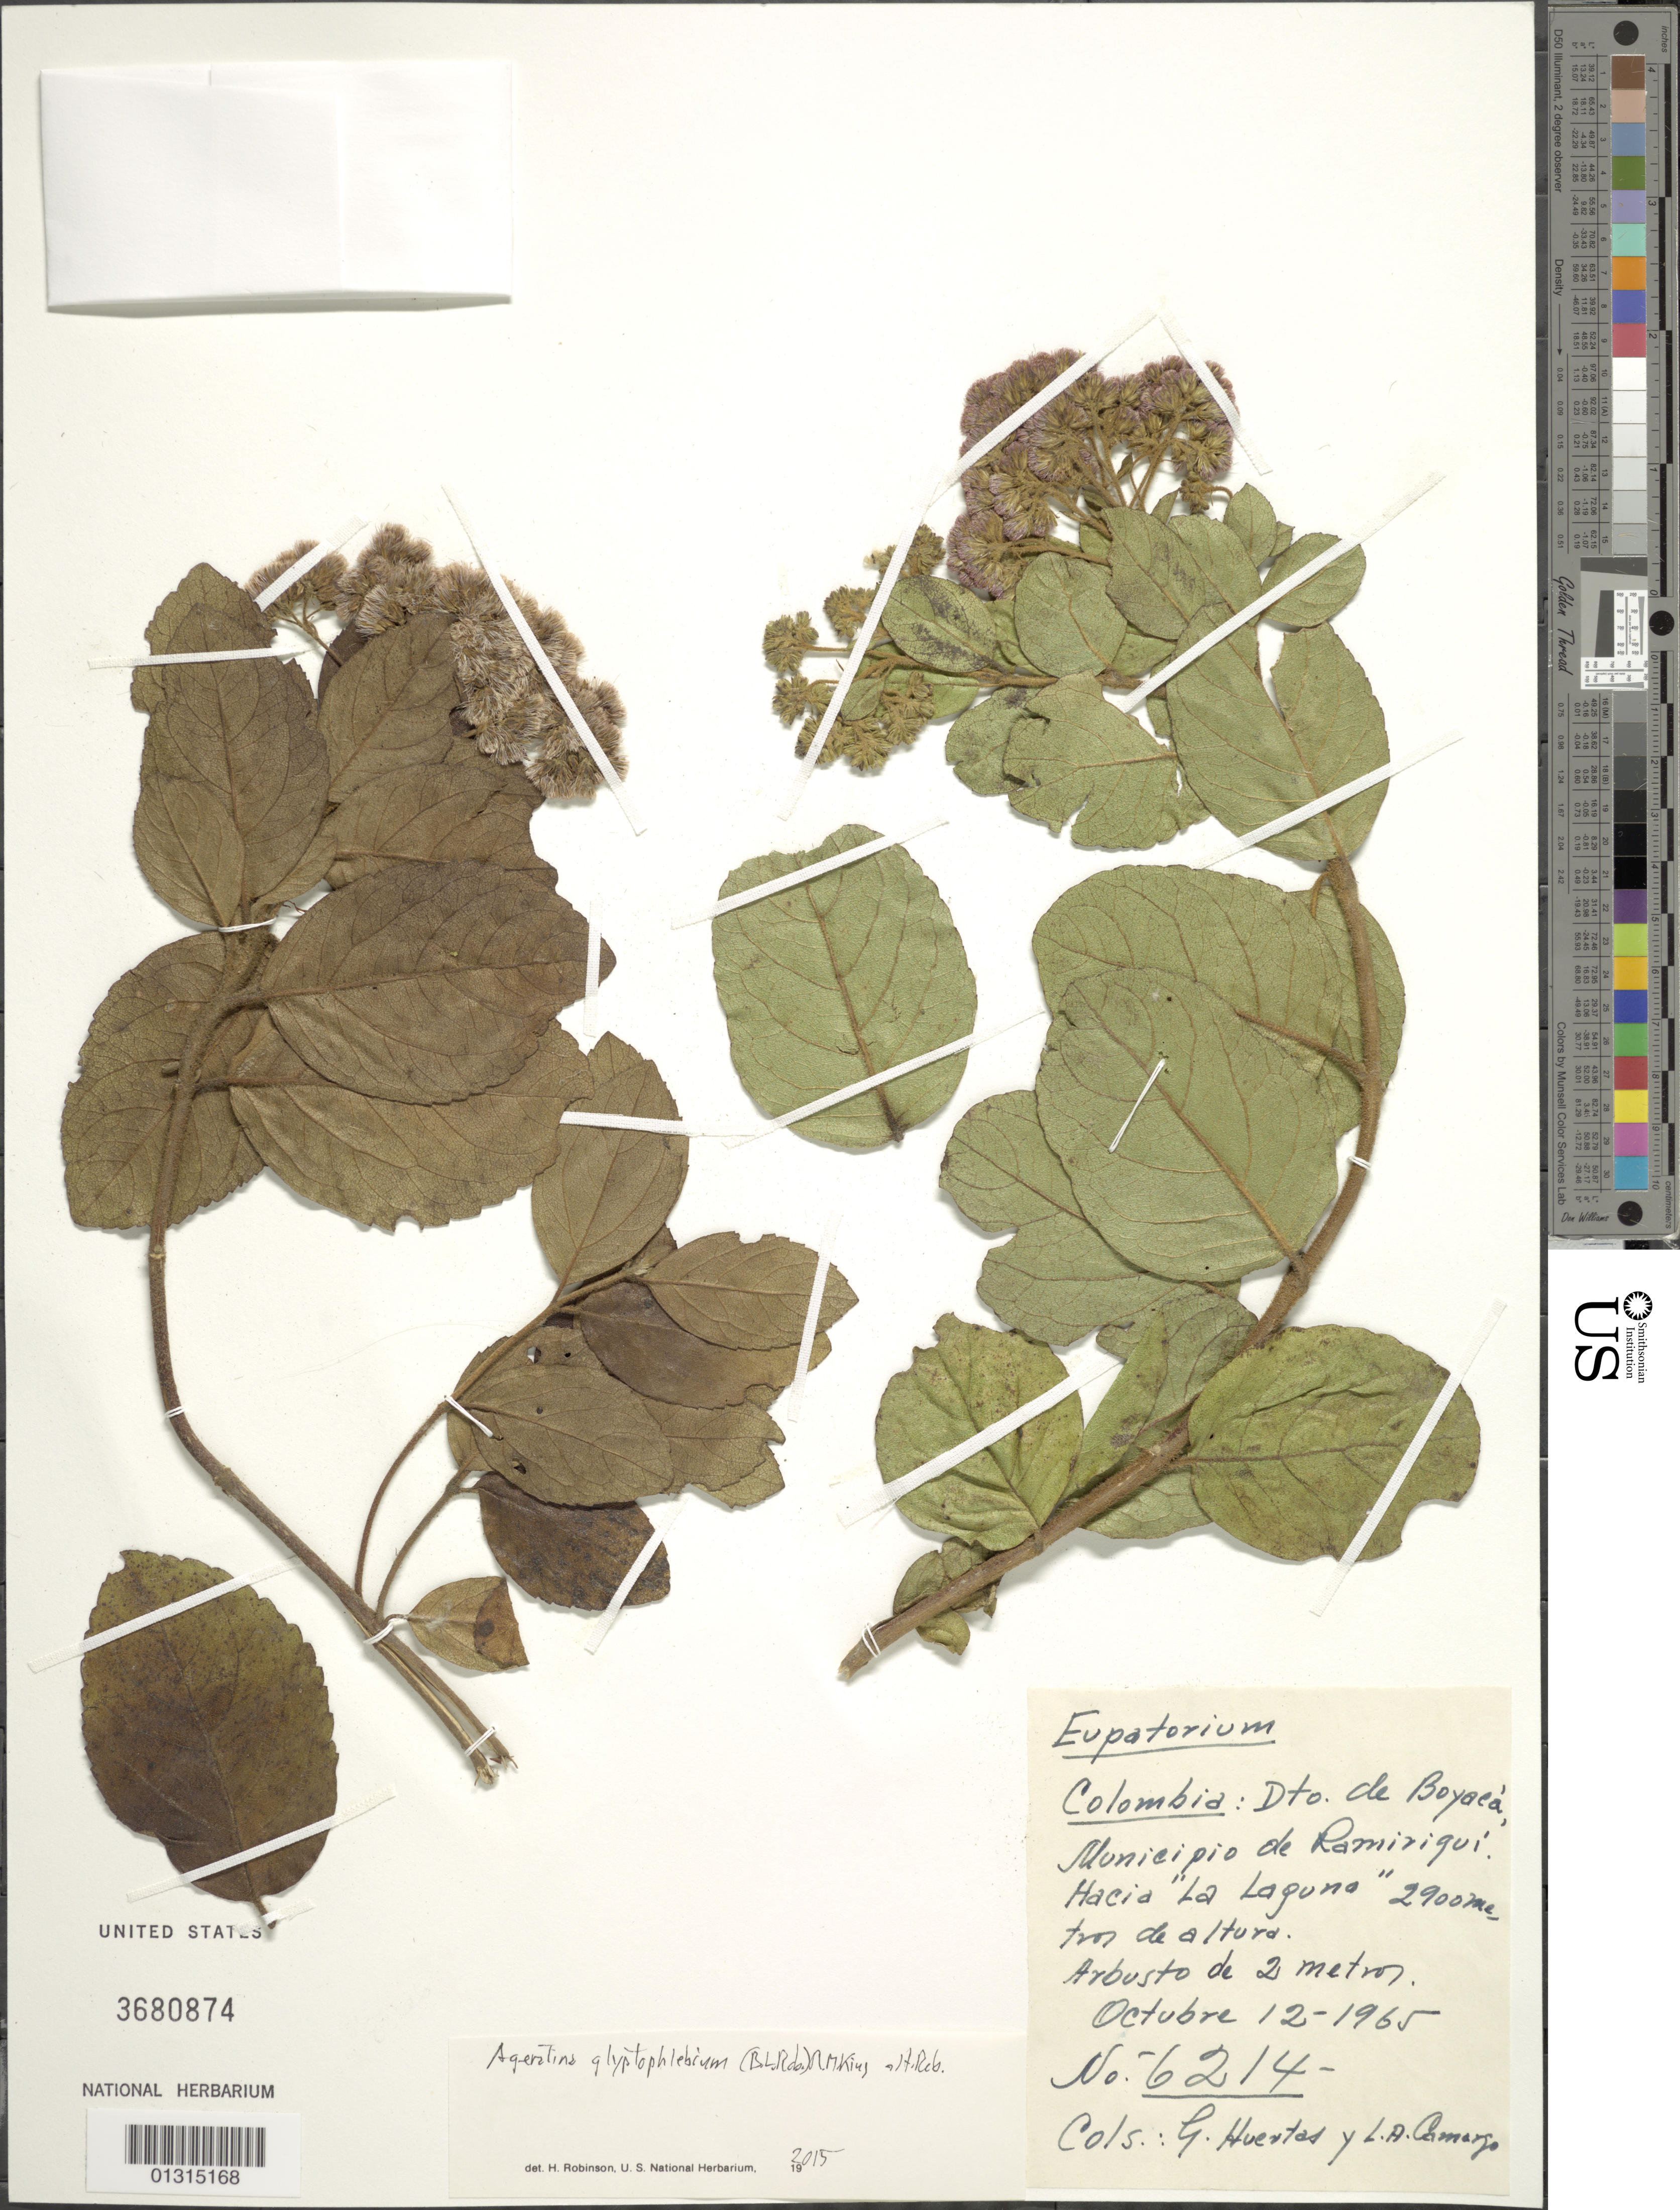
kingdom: Plantae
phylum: Tracheophyta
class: Magnoliopsida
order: Asterales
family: Asteraceae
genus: Ageratina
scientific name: Ageratina glyptophlebia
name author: (B.L. Rob.) R.M. King & H. Rob.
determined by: Robinson, Harold E., (US)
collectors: G. Huertas & L. A. Camargo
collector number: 6214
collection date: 1965-10-12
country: Colombia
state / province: Boyacá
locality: Municipio de Ramiriqui, hacia "La Laguna"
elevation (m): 2900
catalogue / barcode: US 3680874